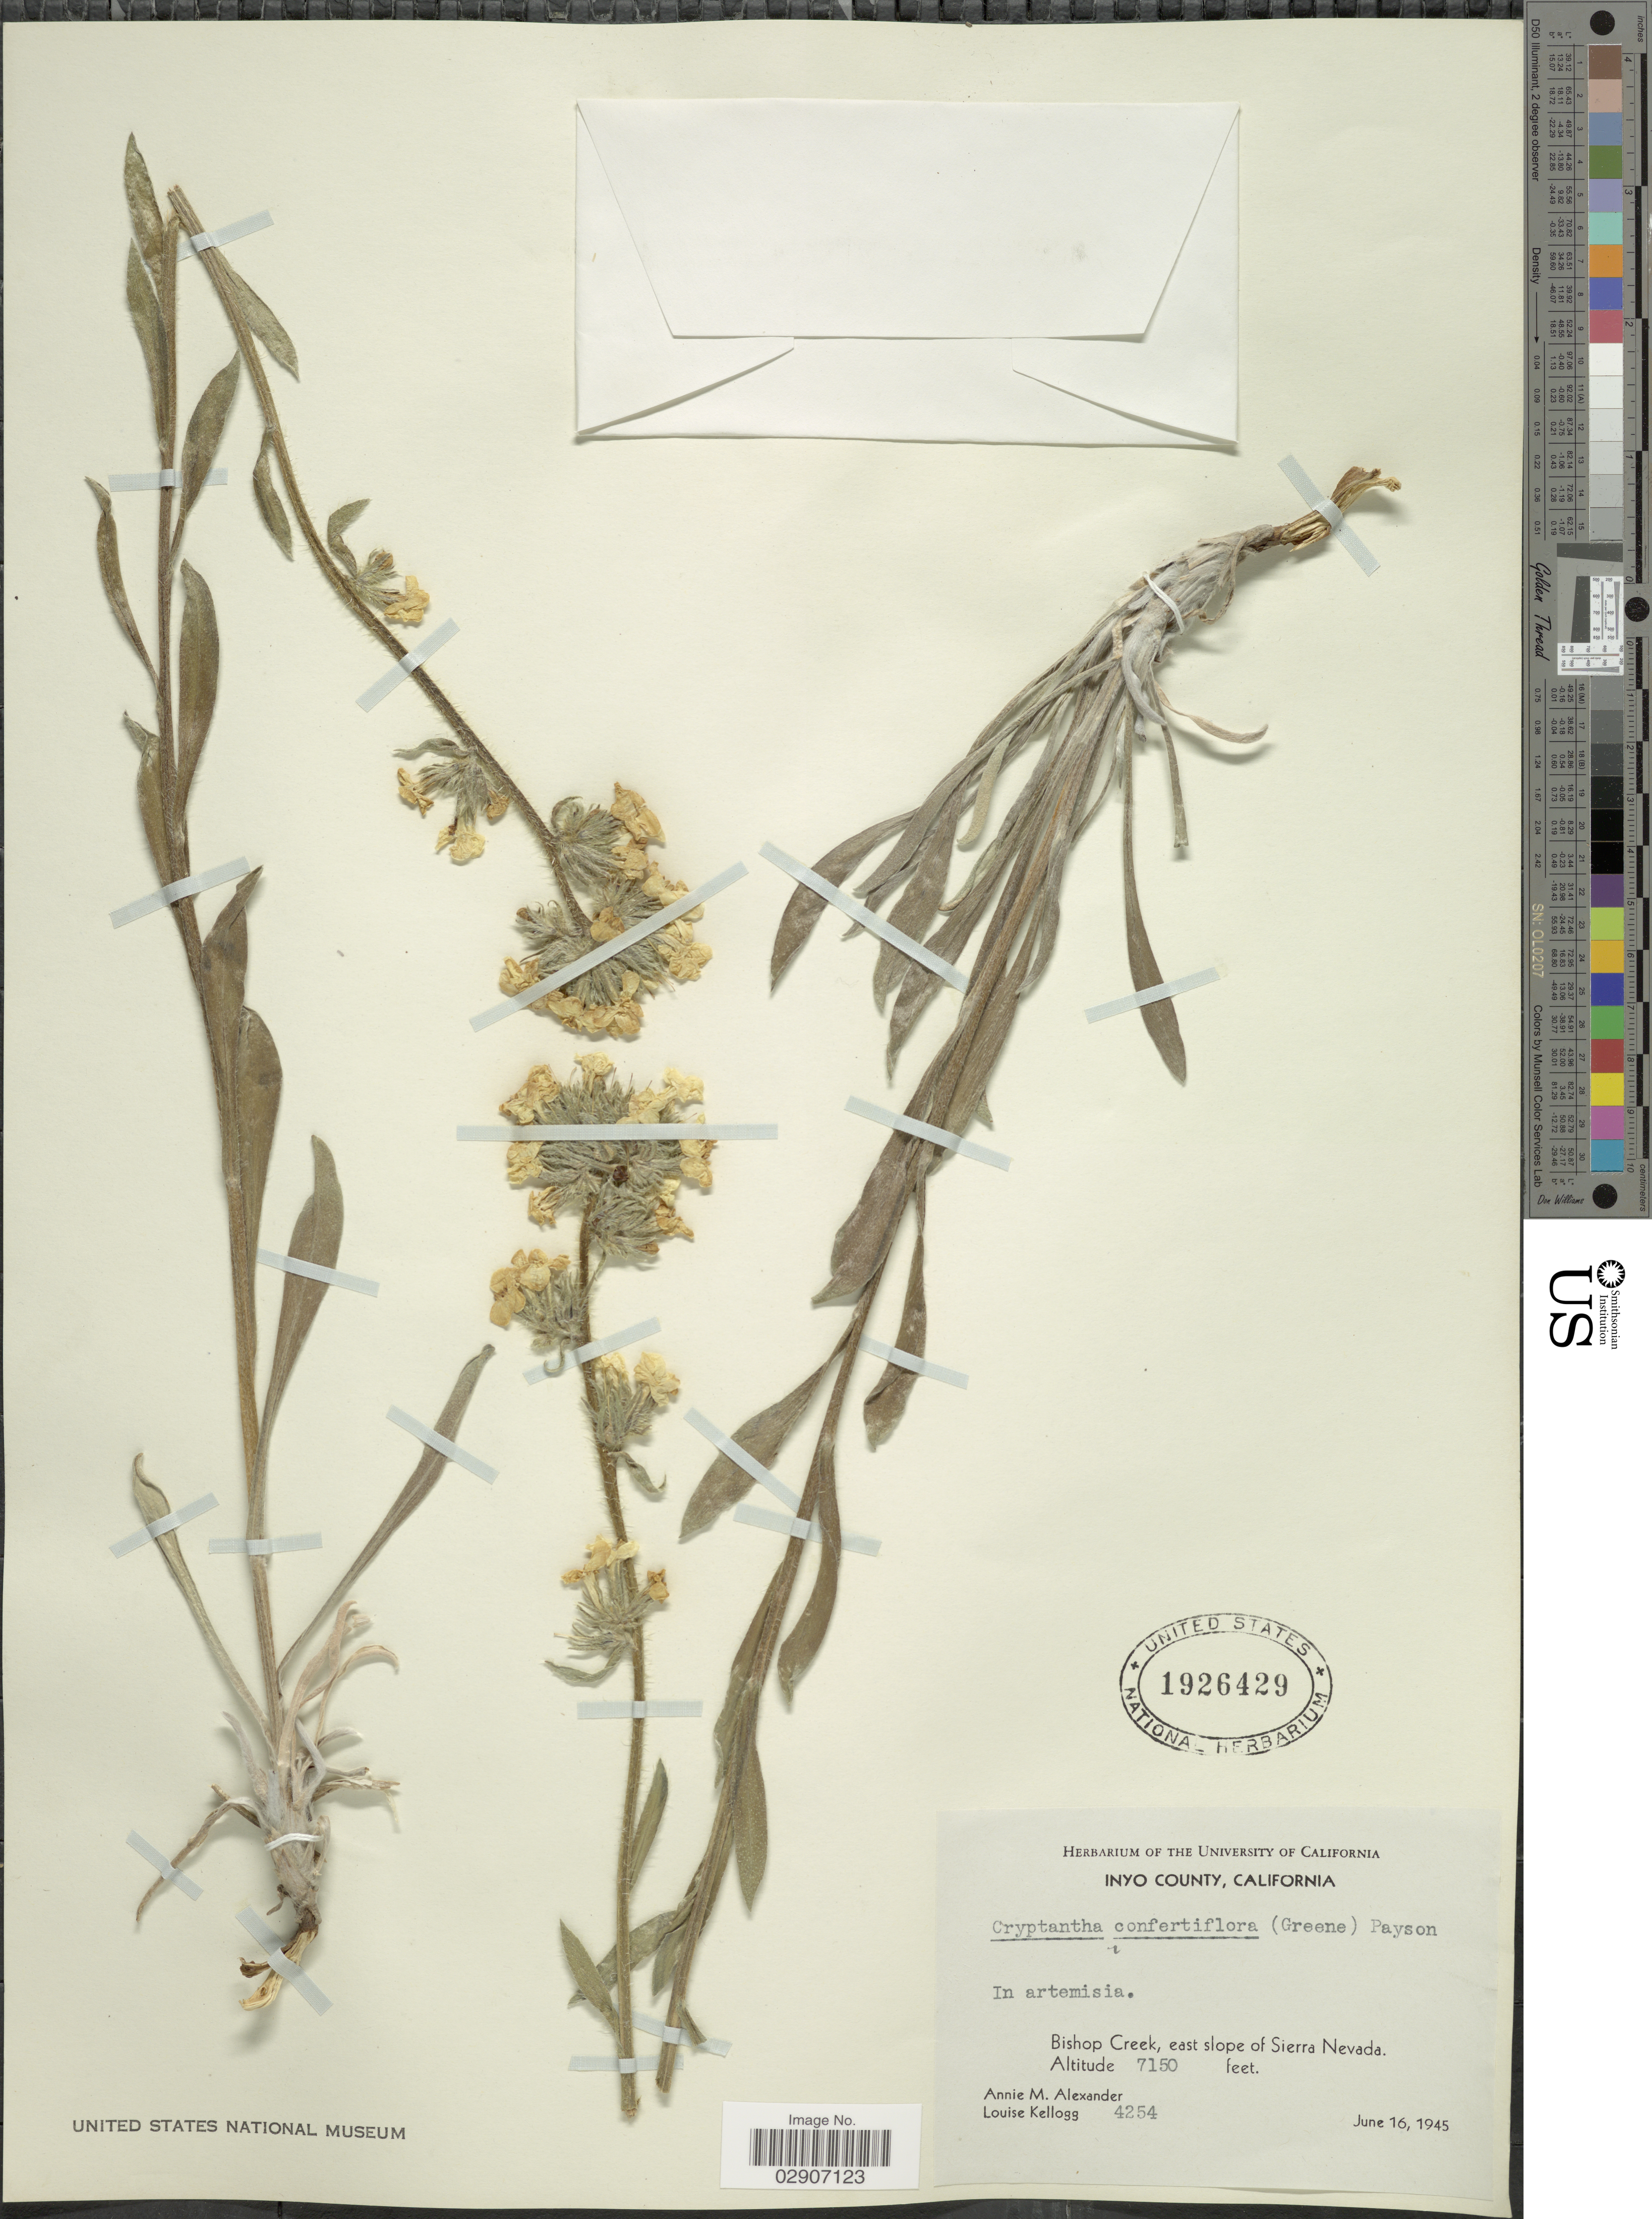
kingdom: Plantae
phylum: Tracheophyta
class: Magnoliopsida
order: Boraginales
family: Boraginaceae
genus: Cryptantha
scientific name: Cryptantha confertiflora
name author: (Greene) Payson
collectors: A. M. Alexander & L. Kellogg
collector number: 4254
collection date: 1945-06-16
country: United States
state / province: California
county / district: Inyo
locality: Inyo County. Bishop Creek, east slope of Sierra Nevada.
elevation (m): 2179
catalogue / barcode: US 1926429